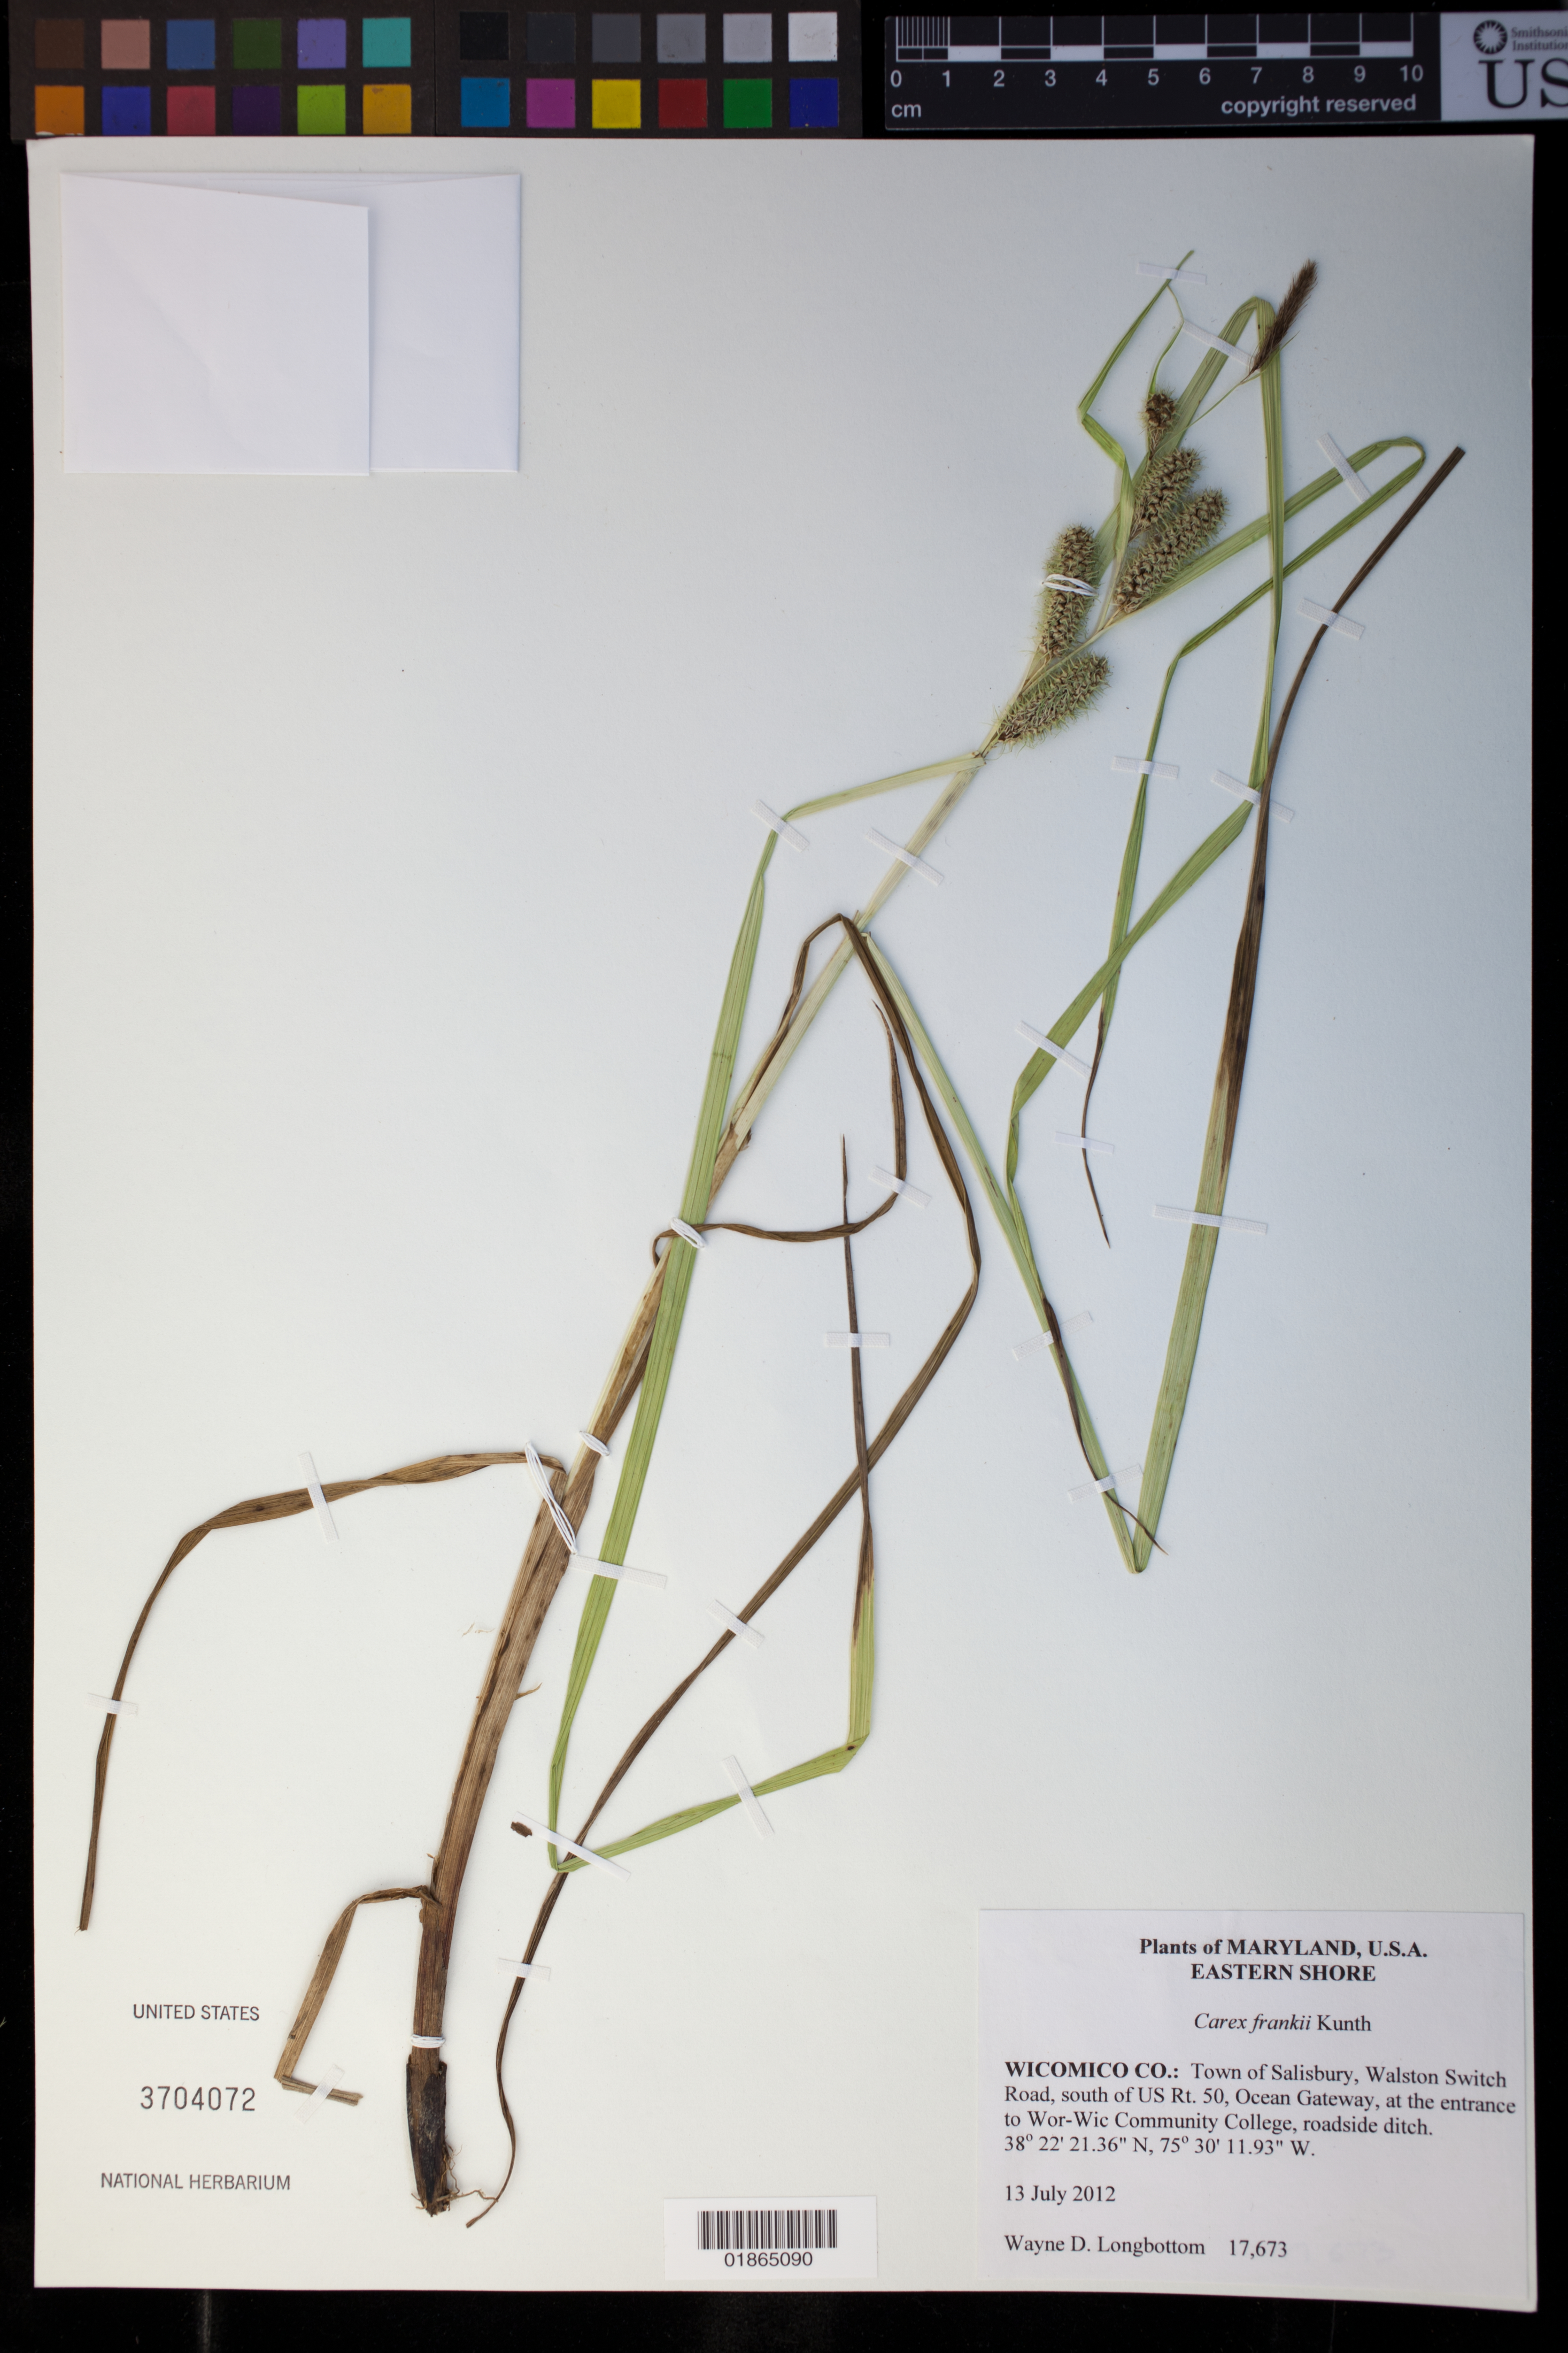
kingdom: Plantae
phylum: Tracheophyta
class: Liliopsida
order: Poales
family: Cyperaceae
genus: Carex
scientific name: Carex frankii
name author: Kunth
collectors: W. D. Longbottom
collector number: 17673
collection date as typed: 13 July 2012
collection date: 2012-07-13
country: United States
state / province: Maryland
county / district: Wicomico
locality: Town of Salisbury, Walston Switch Road, south of US Rt. 50, Ocean Gateway, at the entrance to Wor-Wic Community College, roadside ditch.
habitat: Roadside ditch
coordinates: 38 22 21.36 N, 75 30 11.93 W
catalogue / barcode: US 3704072